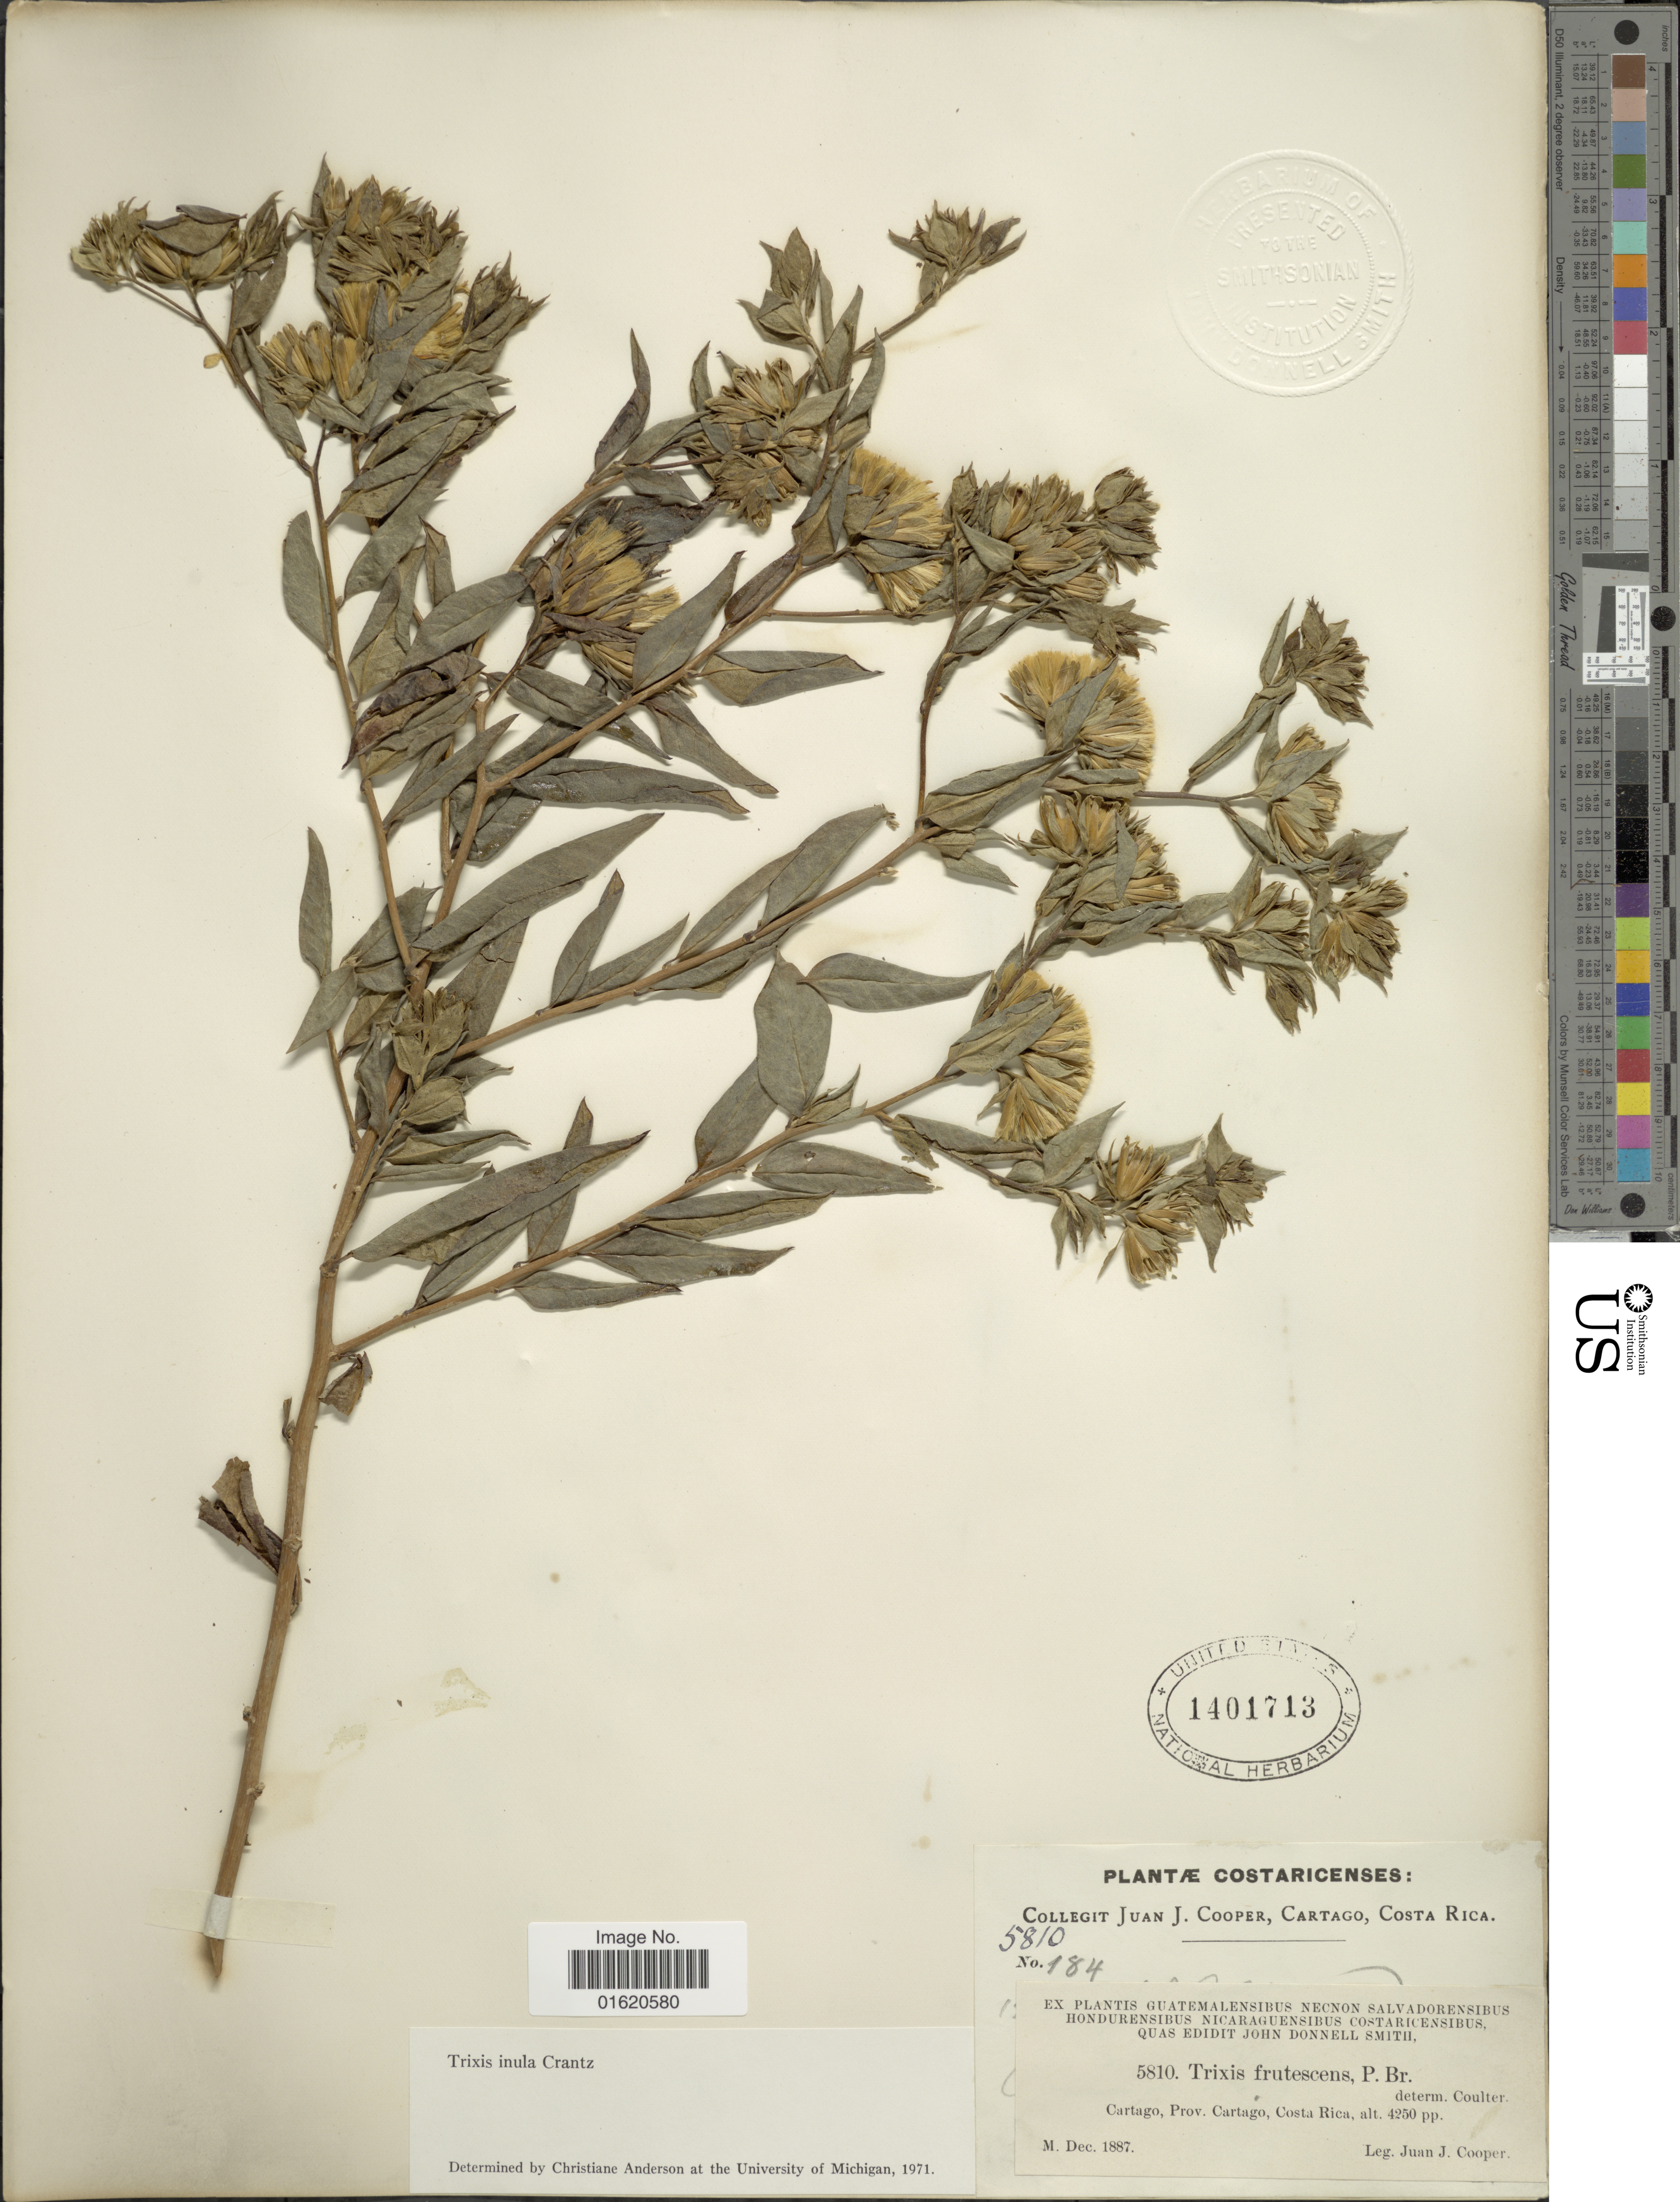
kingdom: Plantae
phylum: Tracheophyta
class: Magnoliopsida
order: Asterales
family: Asteraceae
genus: Trixis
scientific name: Trixis inula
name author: Crantz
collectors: J. J. Cooper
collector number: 5810/184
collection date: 1887-12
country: Costa Rica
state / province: Cartago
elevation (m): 1295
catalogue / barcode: US 1401713